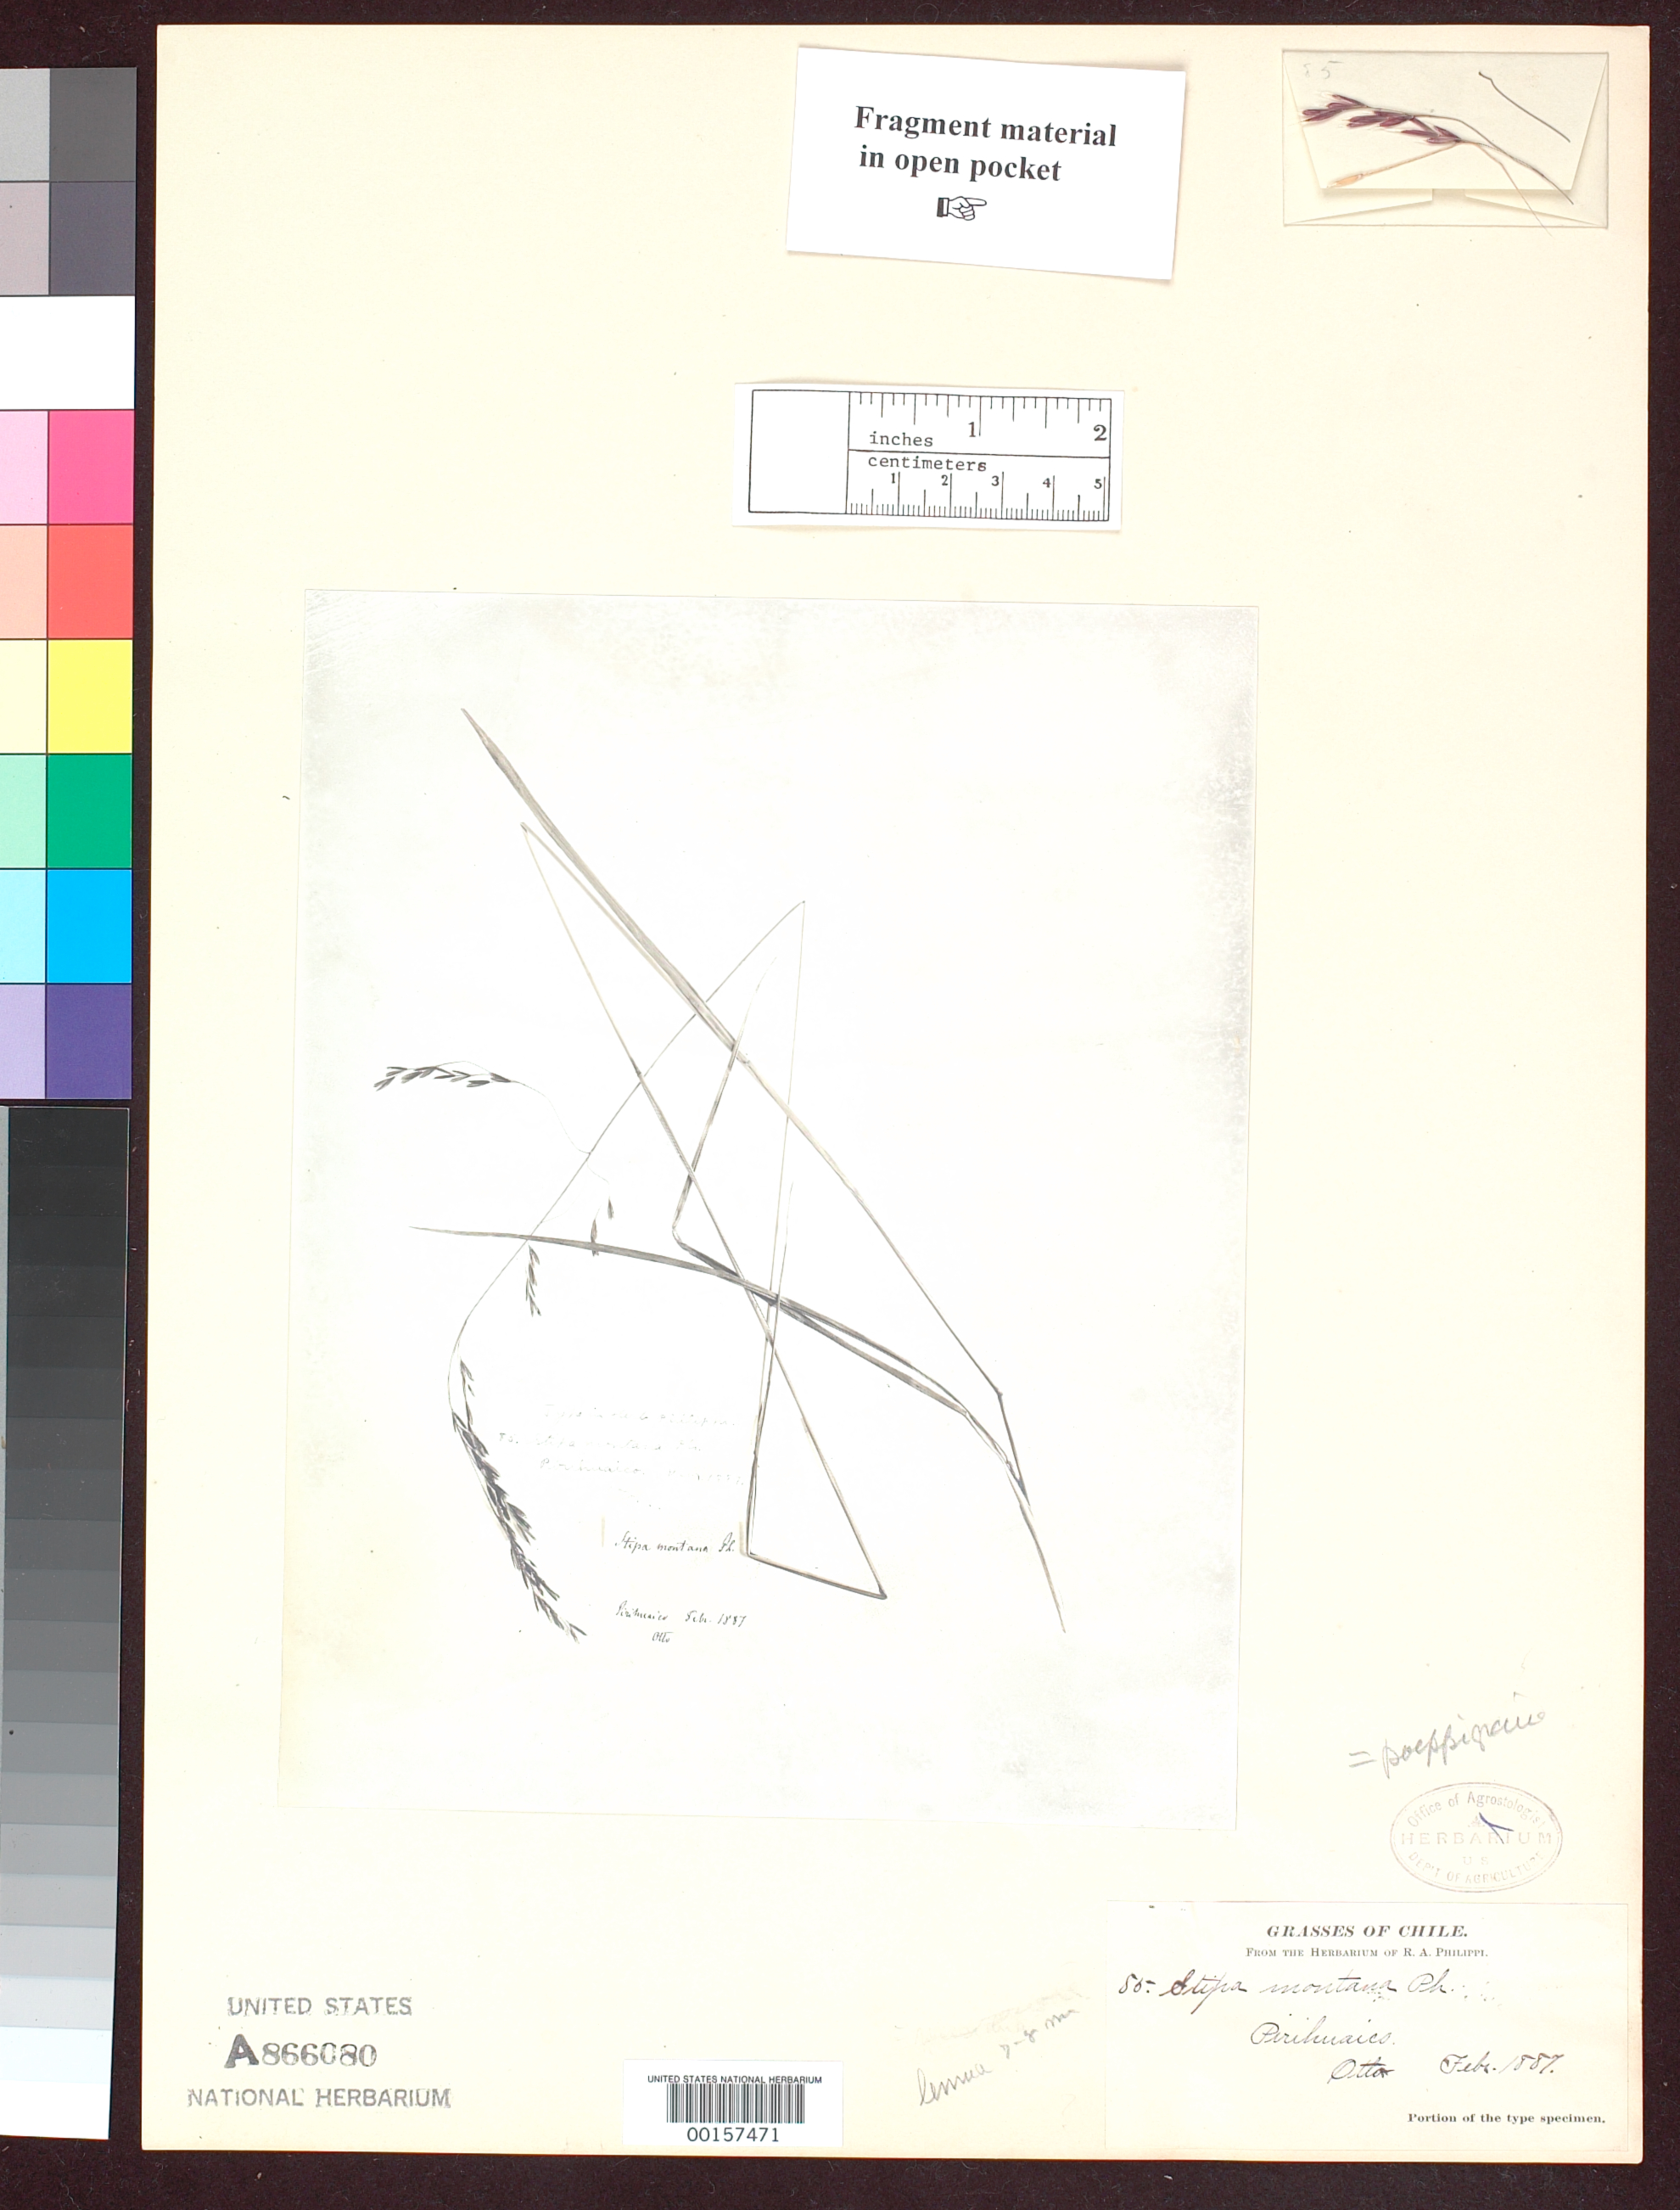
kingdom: Plantae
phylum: Tracheophyta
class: Liliopsida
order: Poales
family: Poaceae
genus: Stipa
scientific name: Stipa montana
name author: Phil.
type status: Type Fragment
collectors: R. A. Philippi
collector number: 85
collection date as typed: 1887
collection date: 1887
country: Chile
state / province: Los Ríos (XIV)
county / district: Valdivia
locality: Pirihuaico.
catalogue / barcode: US 866080A